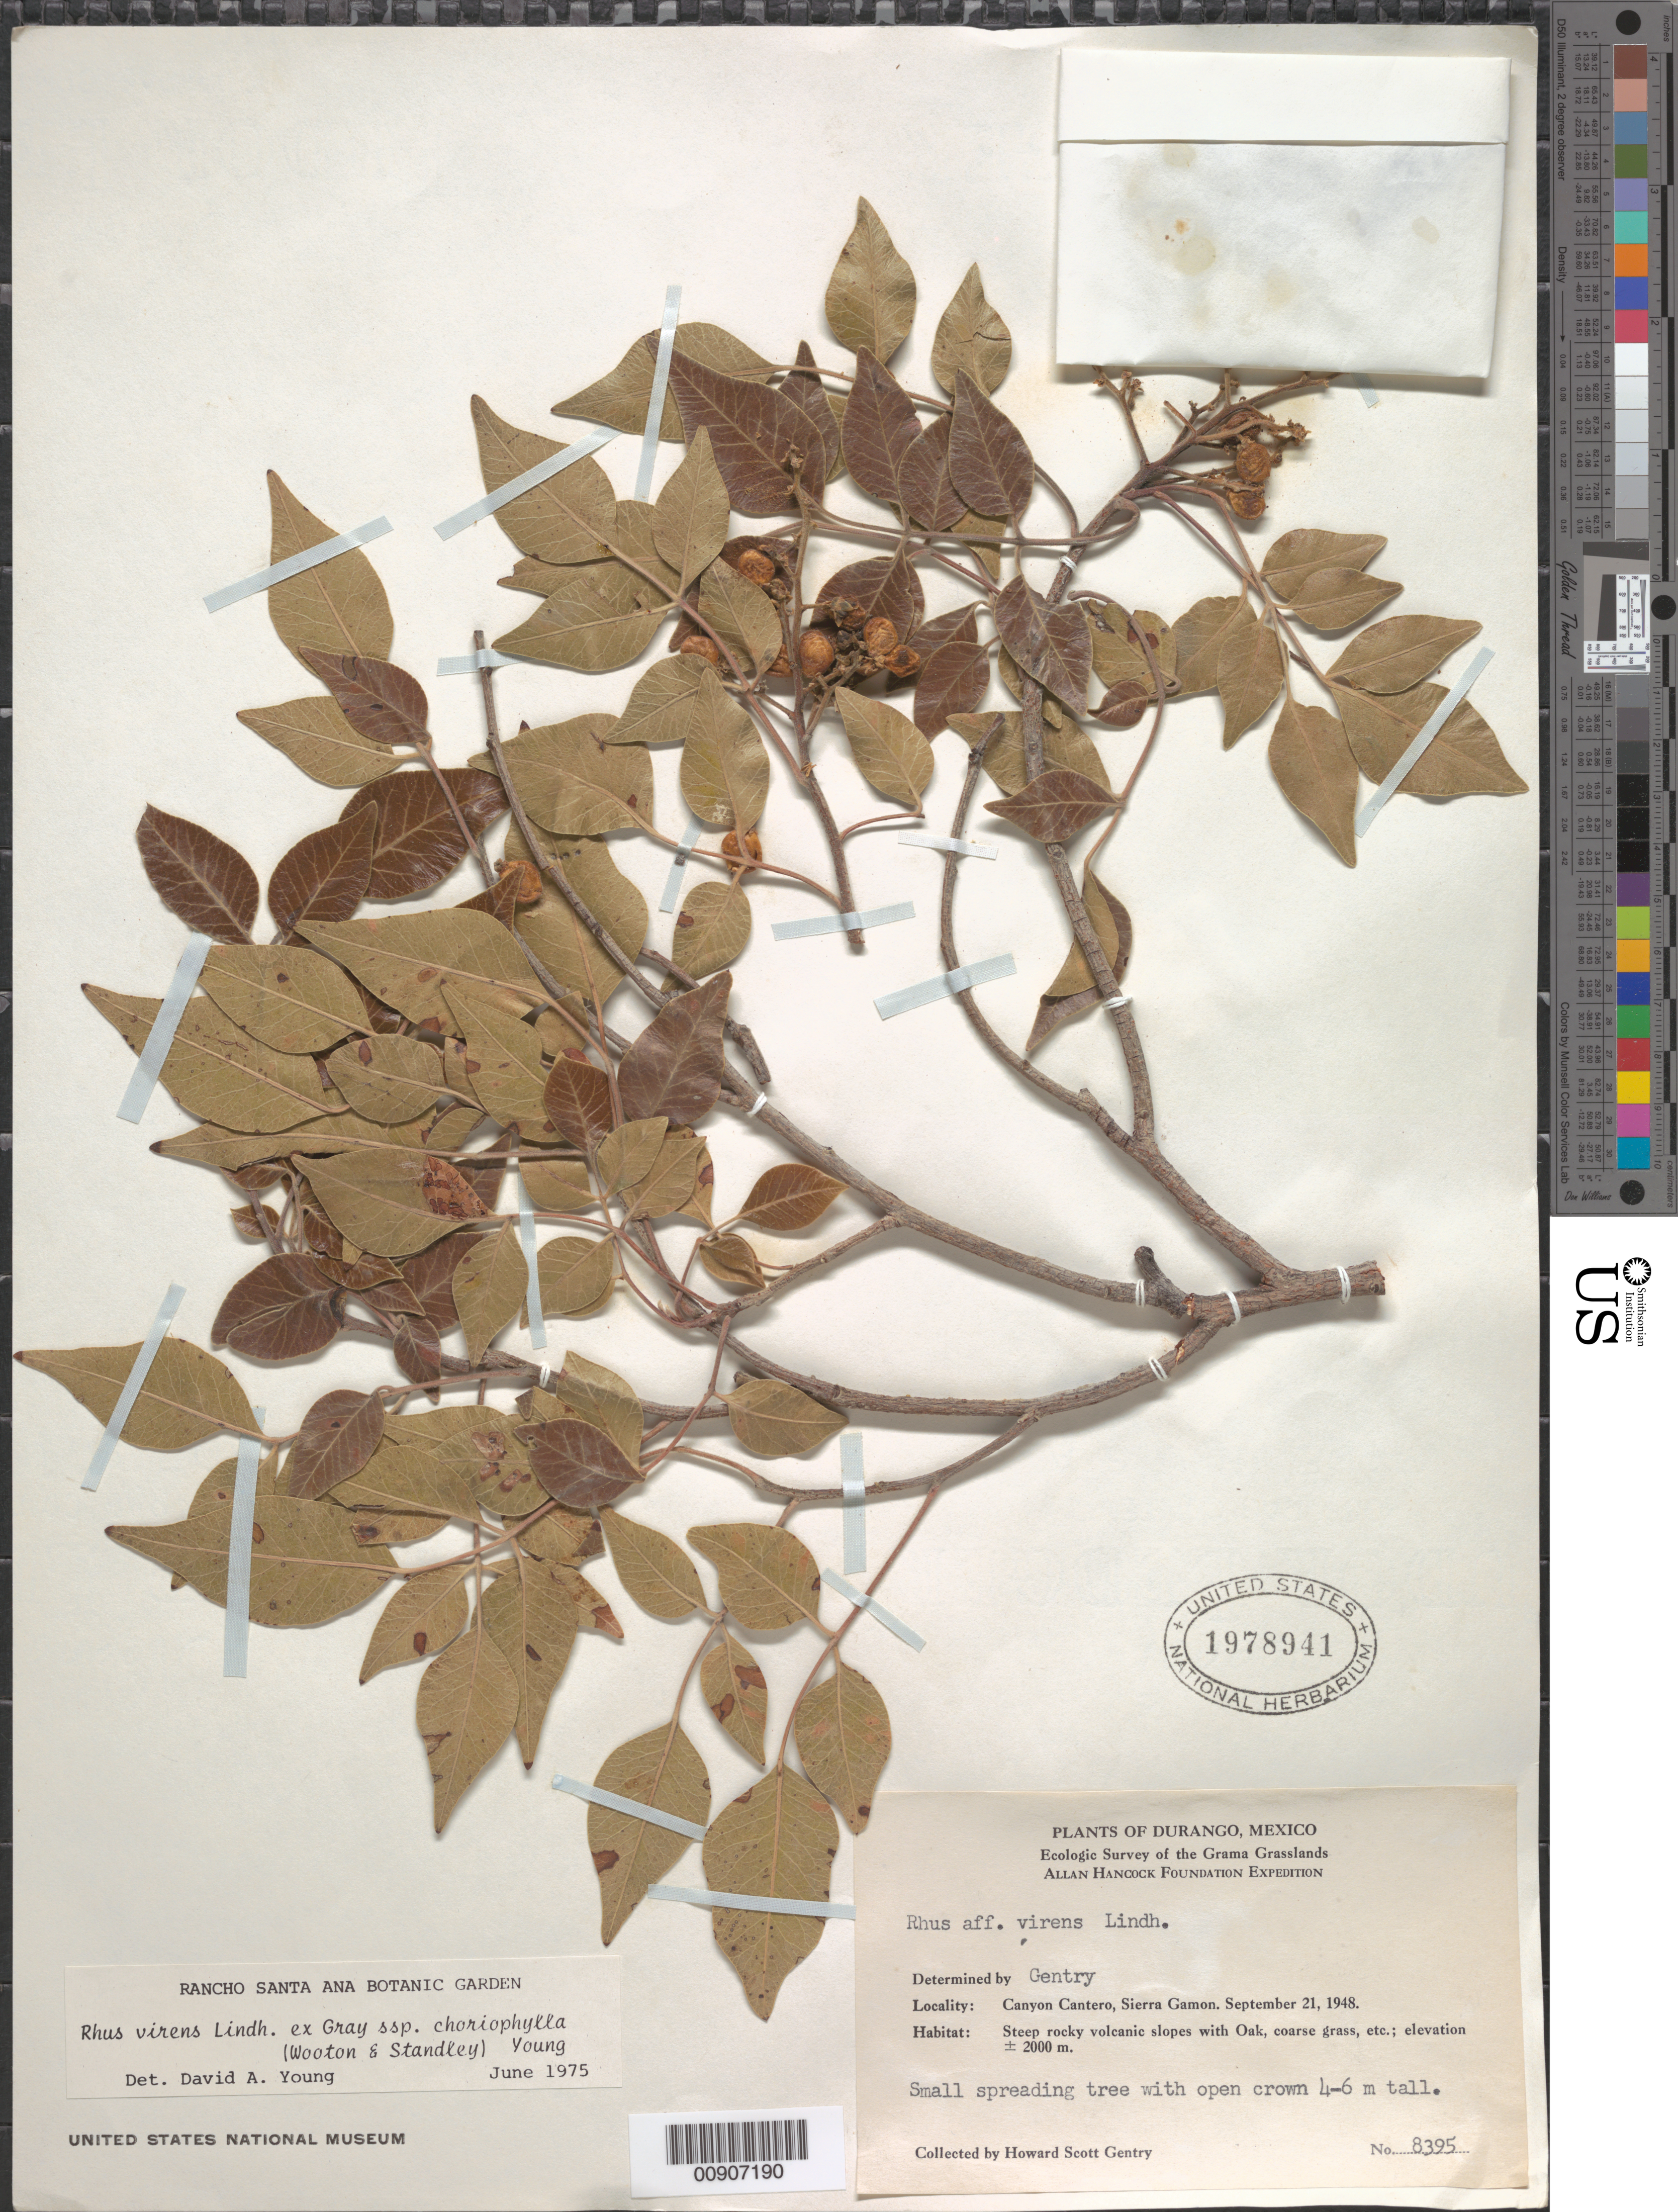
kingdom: Plantae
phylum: Tracheophyta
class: Magnoliopsida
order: Sapindales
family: Anacardiaceae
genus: Rhus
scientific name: Rhus choriophylla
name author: Wooton & Standl.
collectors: H. S. Gentry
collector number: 8395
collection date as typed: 21 Sep 1948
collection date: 1948-09-21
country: Mexico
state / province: Durango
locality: Canyon Cantero, Sierra Gamon. Durango.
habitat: Steep rocky volcanic slopes with Oak, coarse grass, etc.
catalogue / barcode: US 1978941